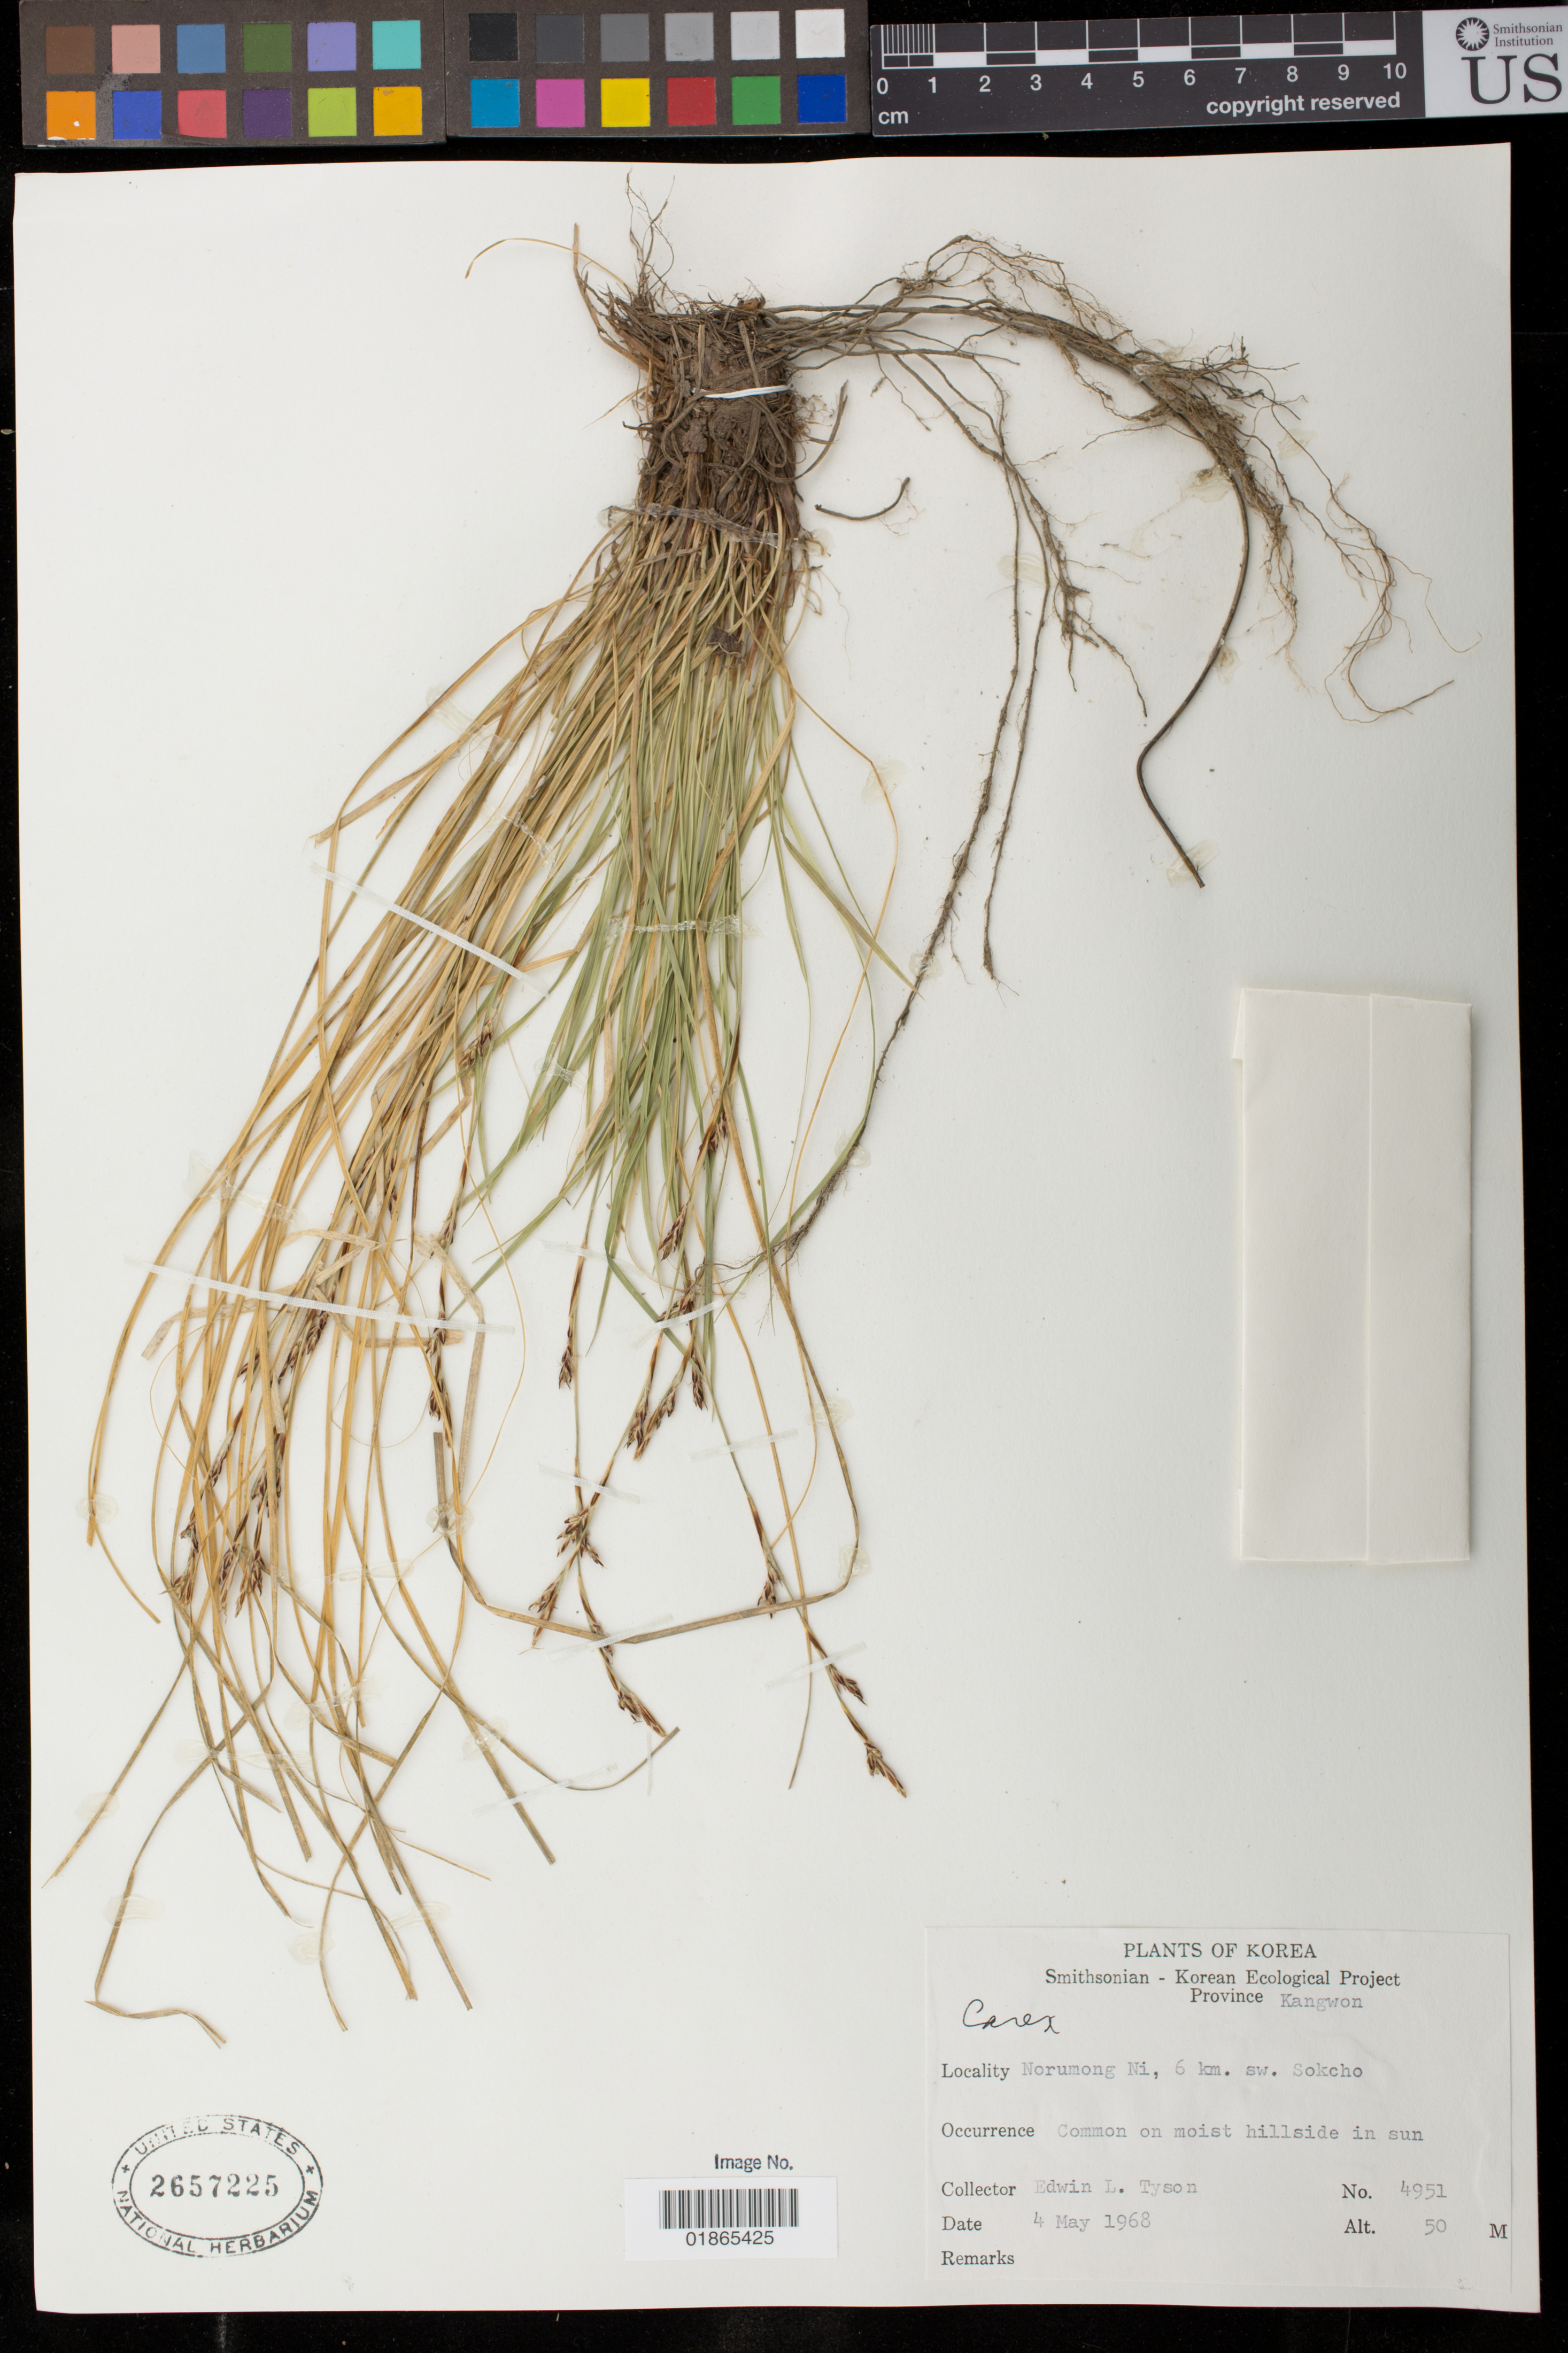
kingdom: Plantae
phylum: Tracheophyta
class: Liliopsida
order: Poales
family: Cyperaceae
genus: Carex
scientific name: Carex sp.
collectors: E. L. Tyson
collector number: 4951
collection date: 1968-05-04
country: North Korea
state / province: Kangwon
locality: Korea. Norumong Ni, 6 km. SW Sokcho.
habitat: Common on moist hillside in sun.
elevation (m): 50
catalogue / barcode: US 2657225